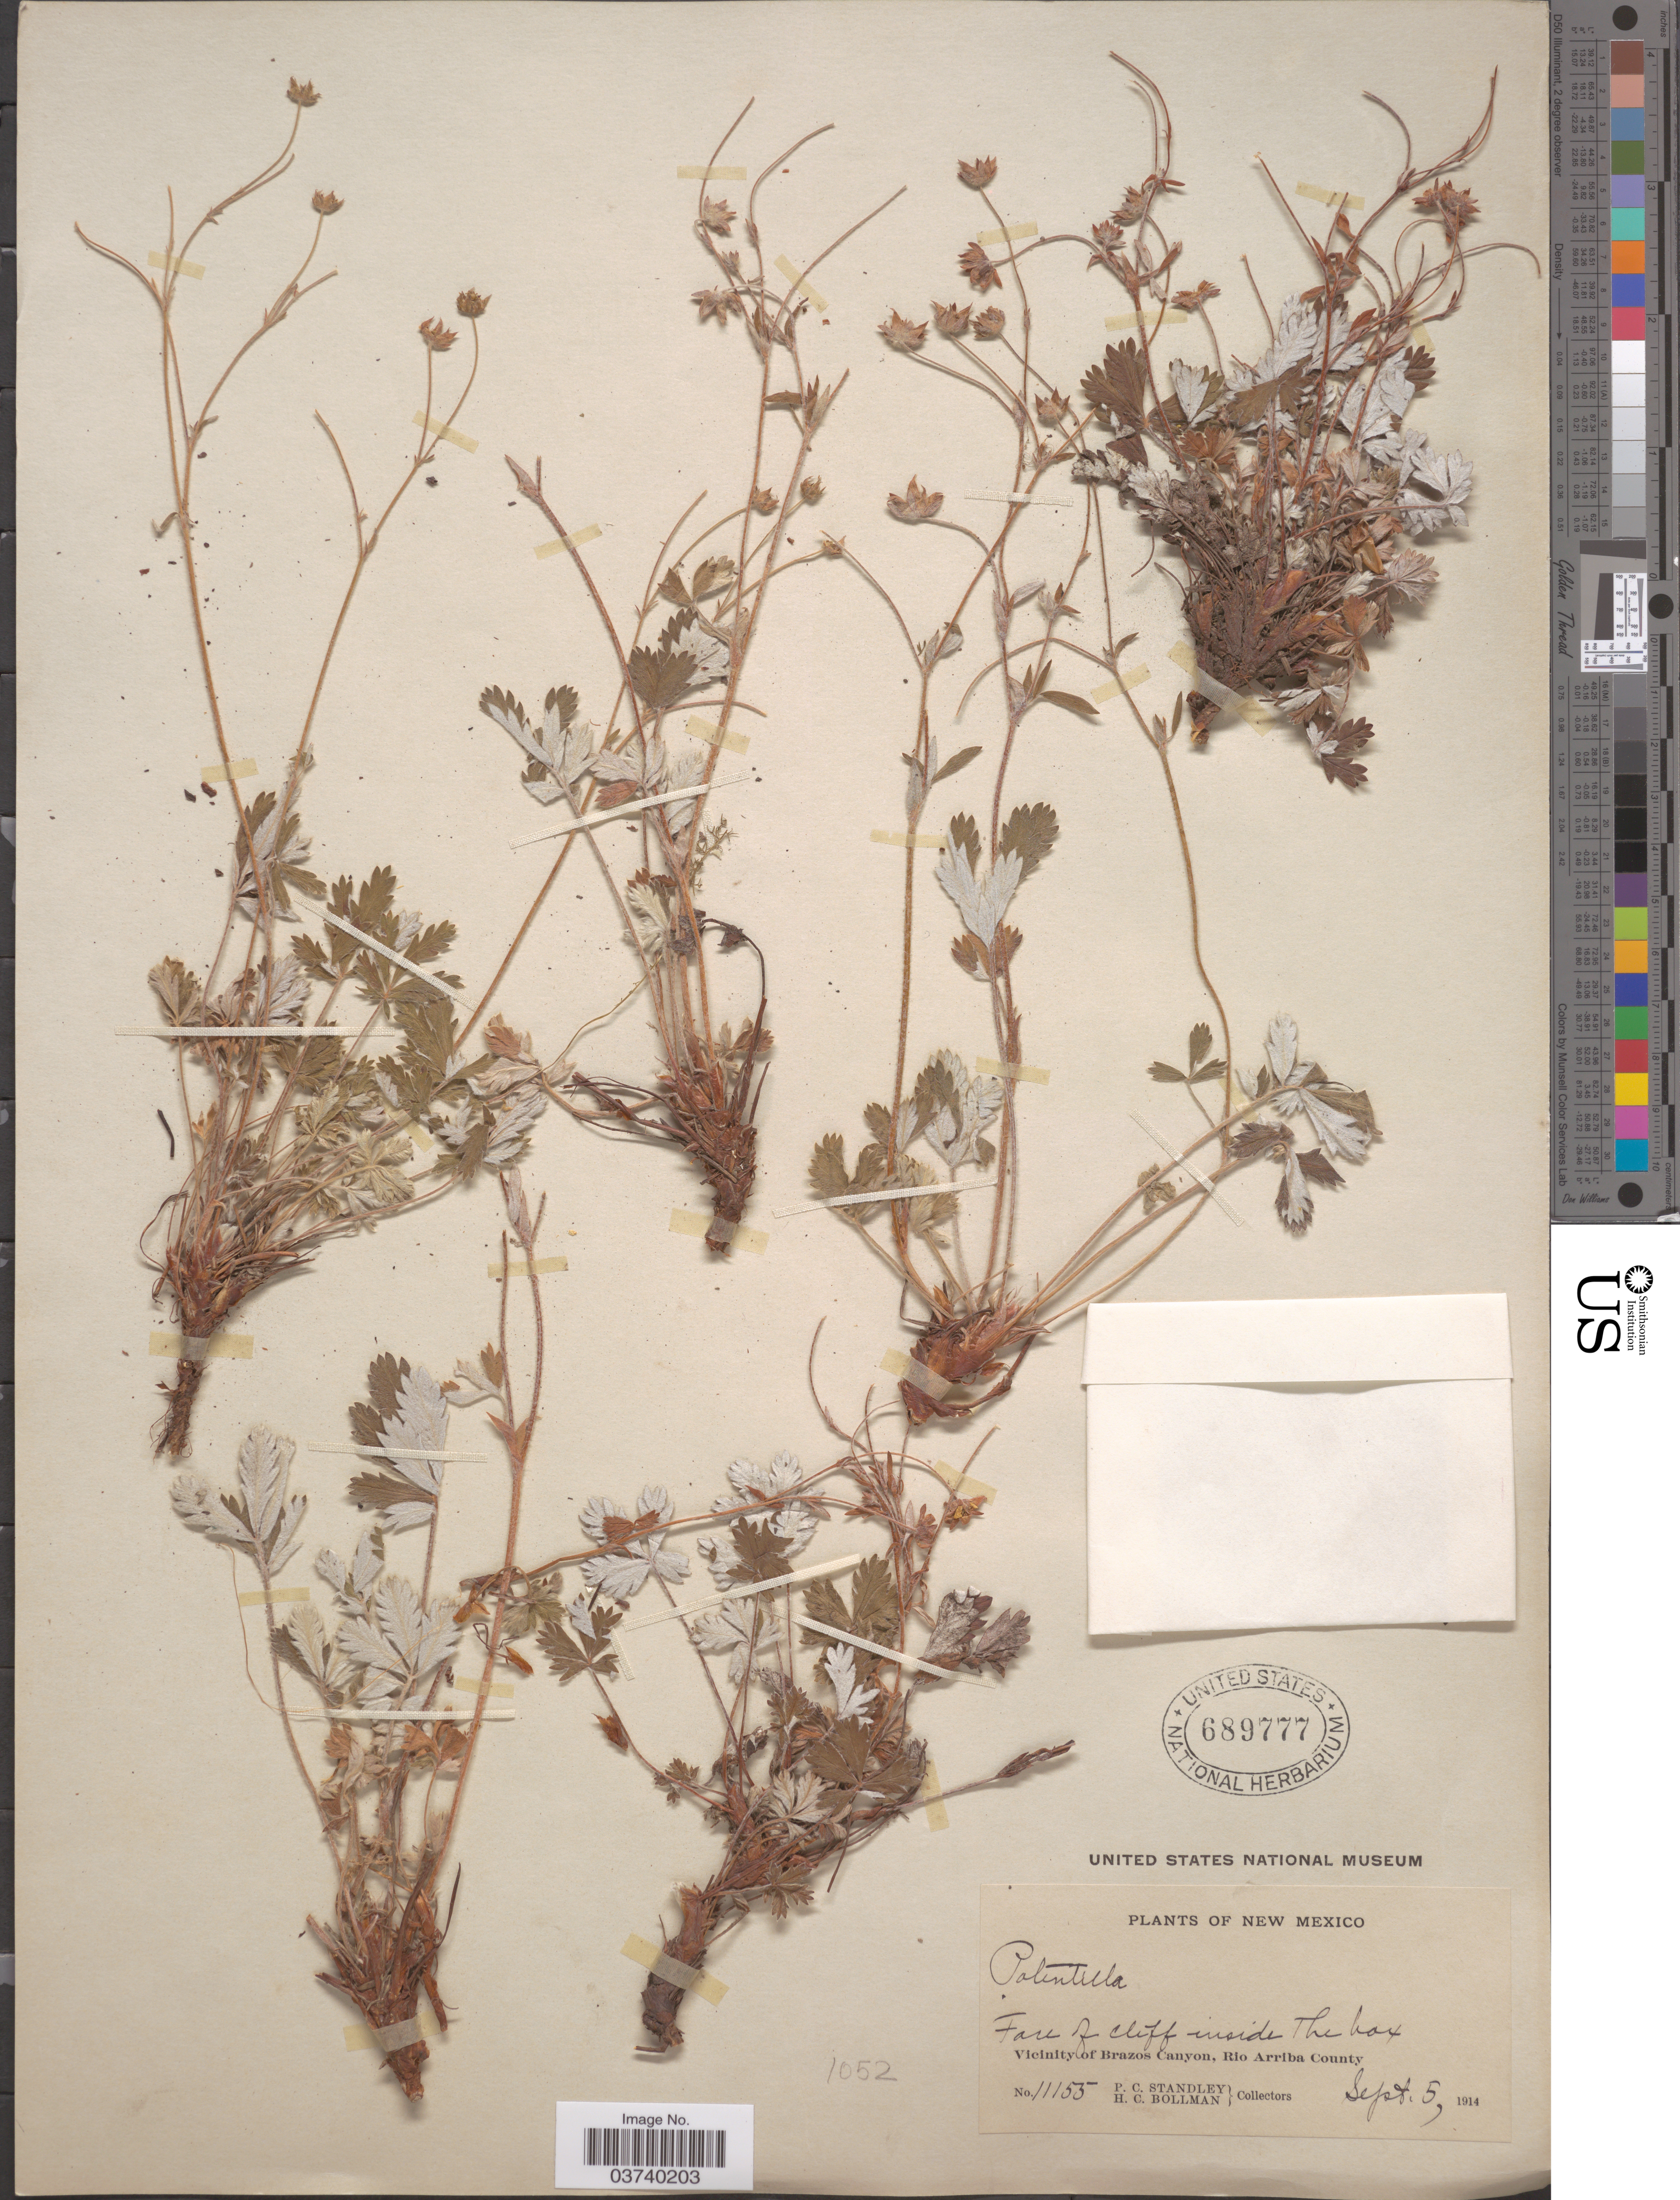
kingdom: Plantae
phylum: Tracheophyta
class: Magnoliopsida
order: Rosales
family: Rosaceae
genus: Potentilla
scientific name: Potentilla nivea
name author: L.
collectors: P. C. Standley & H. C. Bollman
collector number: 11155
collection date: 1914-09-05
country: United States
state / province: New Mexico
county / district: Rio Arriba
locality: Face of cliff inside the box, vicinity of Brazos Canyon, Rio Arriba County.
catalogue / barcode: US 689777